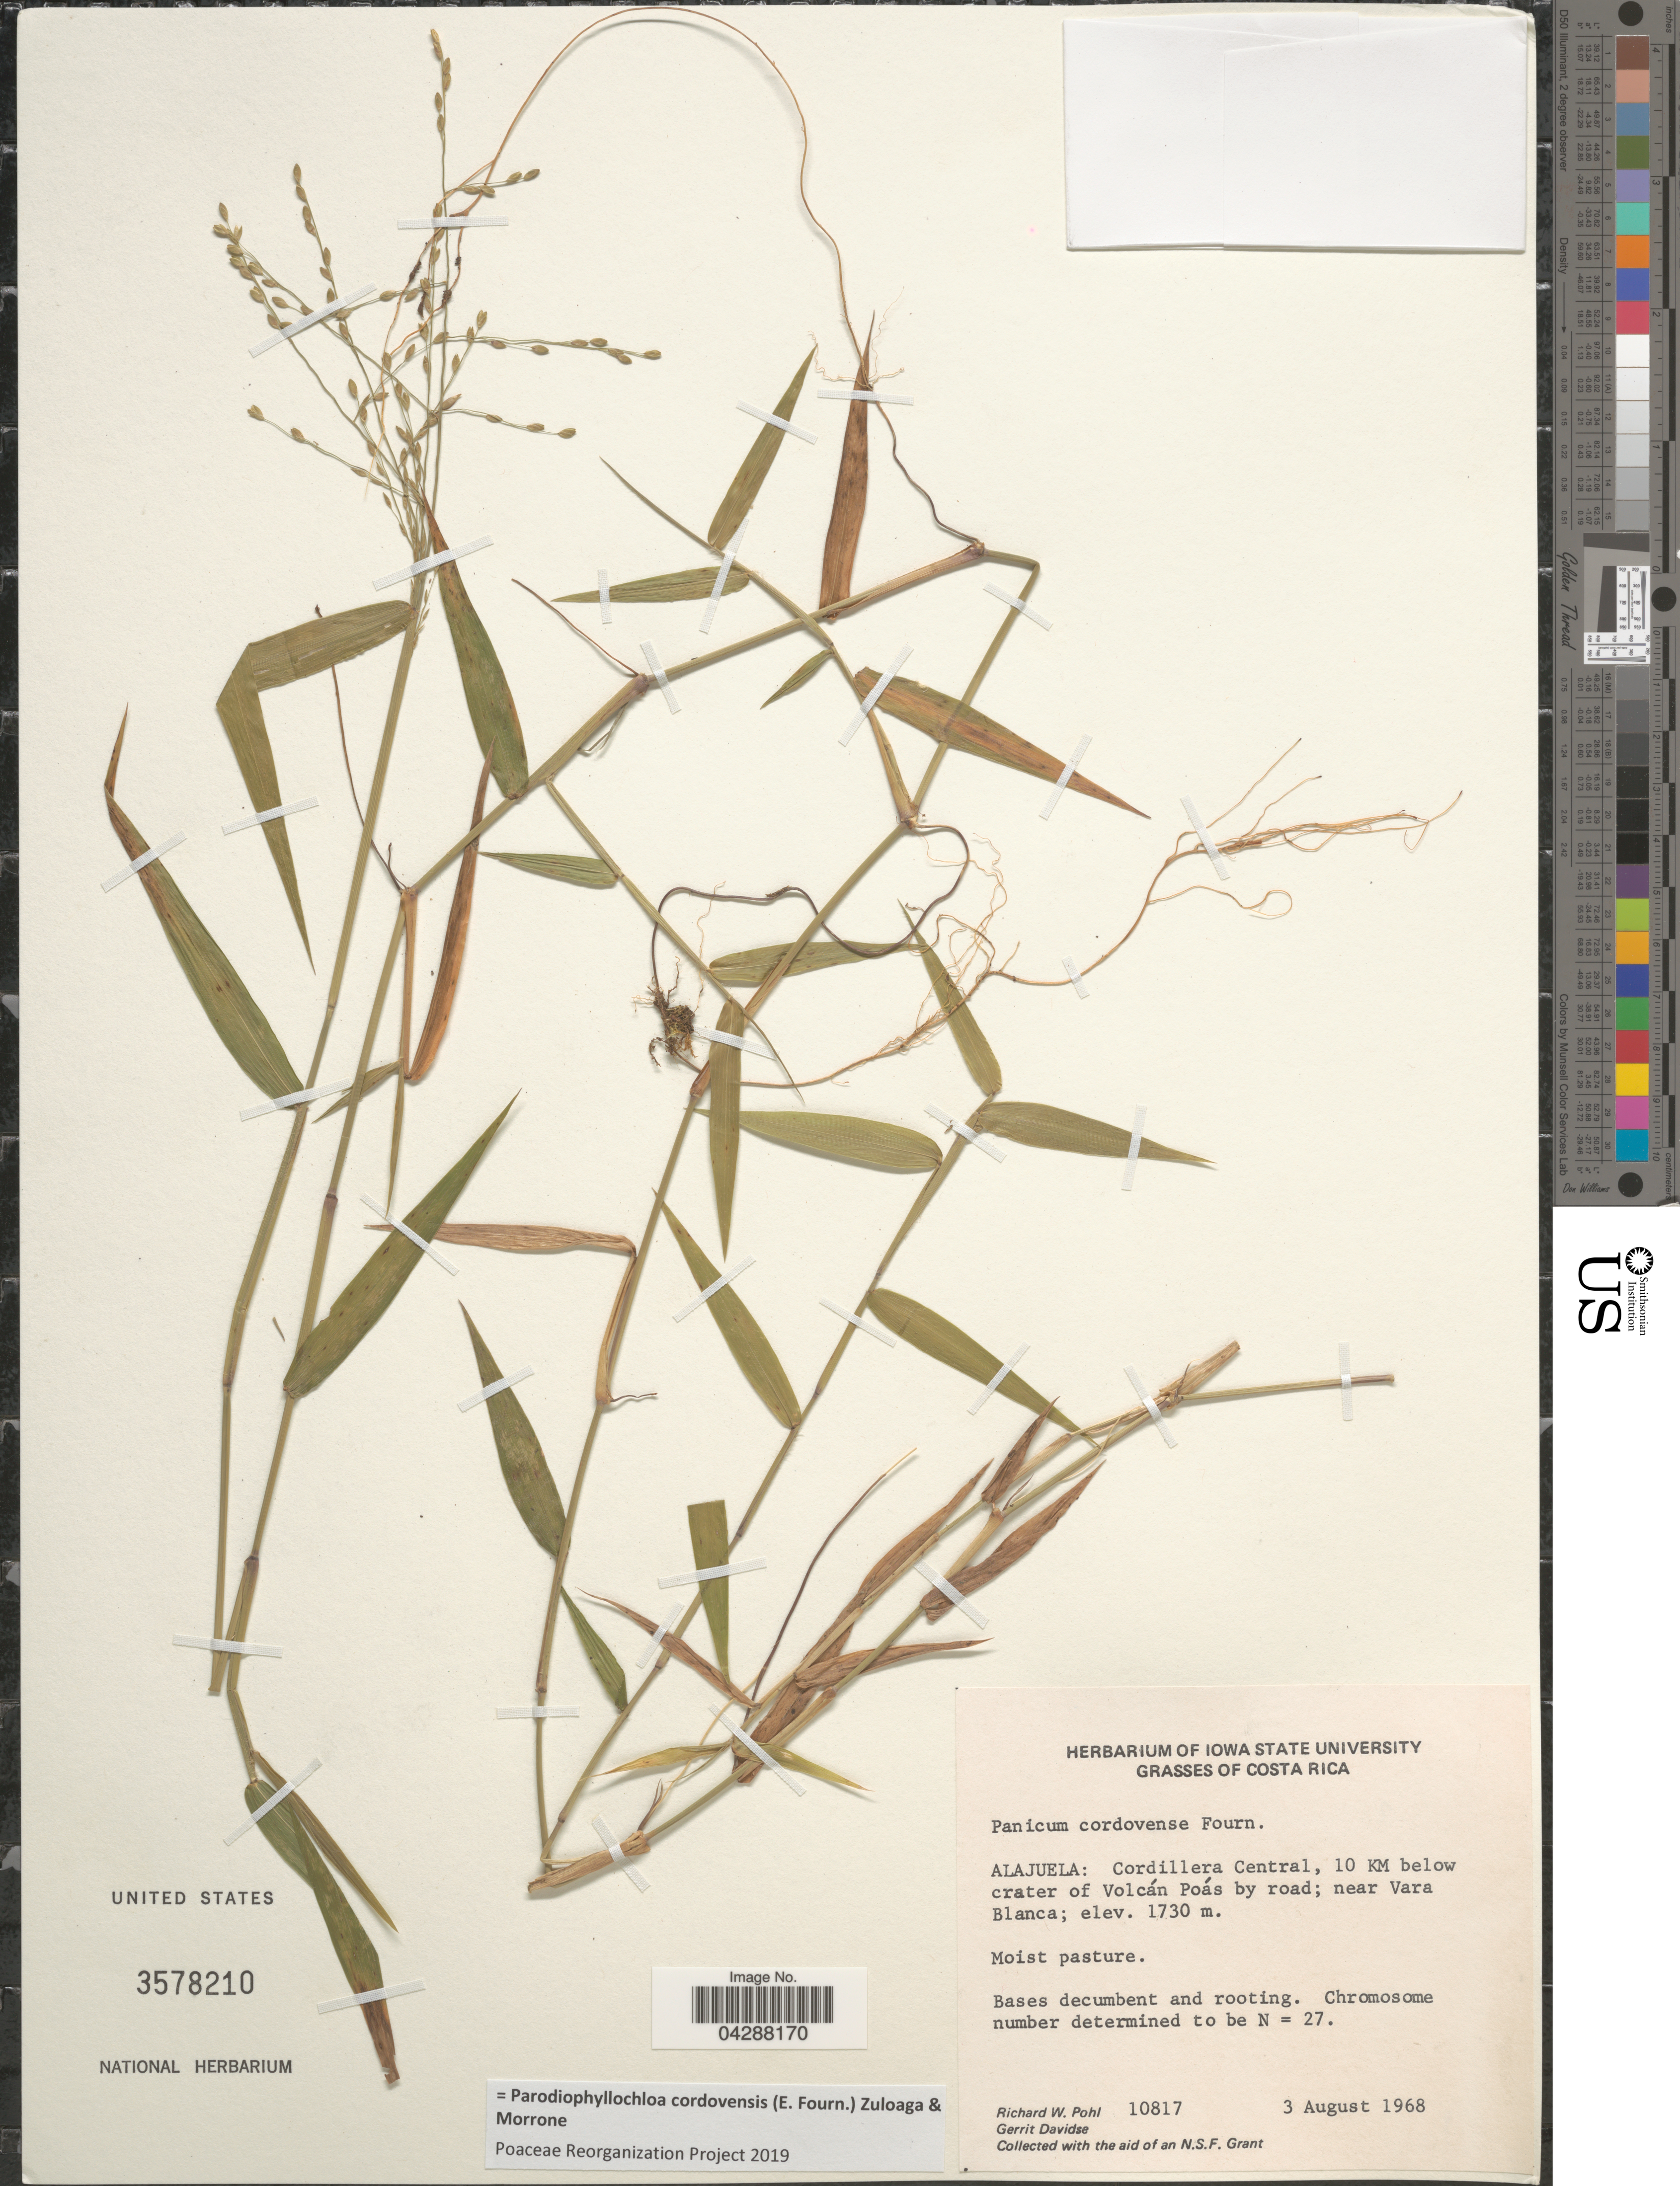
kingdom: Plantae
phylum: Tracheophyta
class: Liliopsida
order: Poales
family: Poaceae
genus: Parodiophyllochloa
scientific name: Parodiophyllochloa cordovensis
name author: (E. Fourn.) Zuloaga & Morrone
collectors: R. W. Pohl & G. Davidse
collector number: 10817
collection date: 1968-08-03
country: Costa Rica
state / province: Alajuela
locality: Cordillera Central, 10 Km below crater of Volcan Poas by road; near Vara Blanca.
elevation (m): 1730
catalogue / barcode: US 3578210